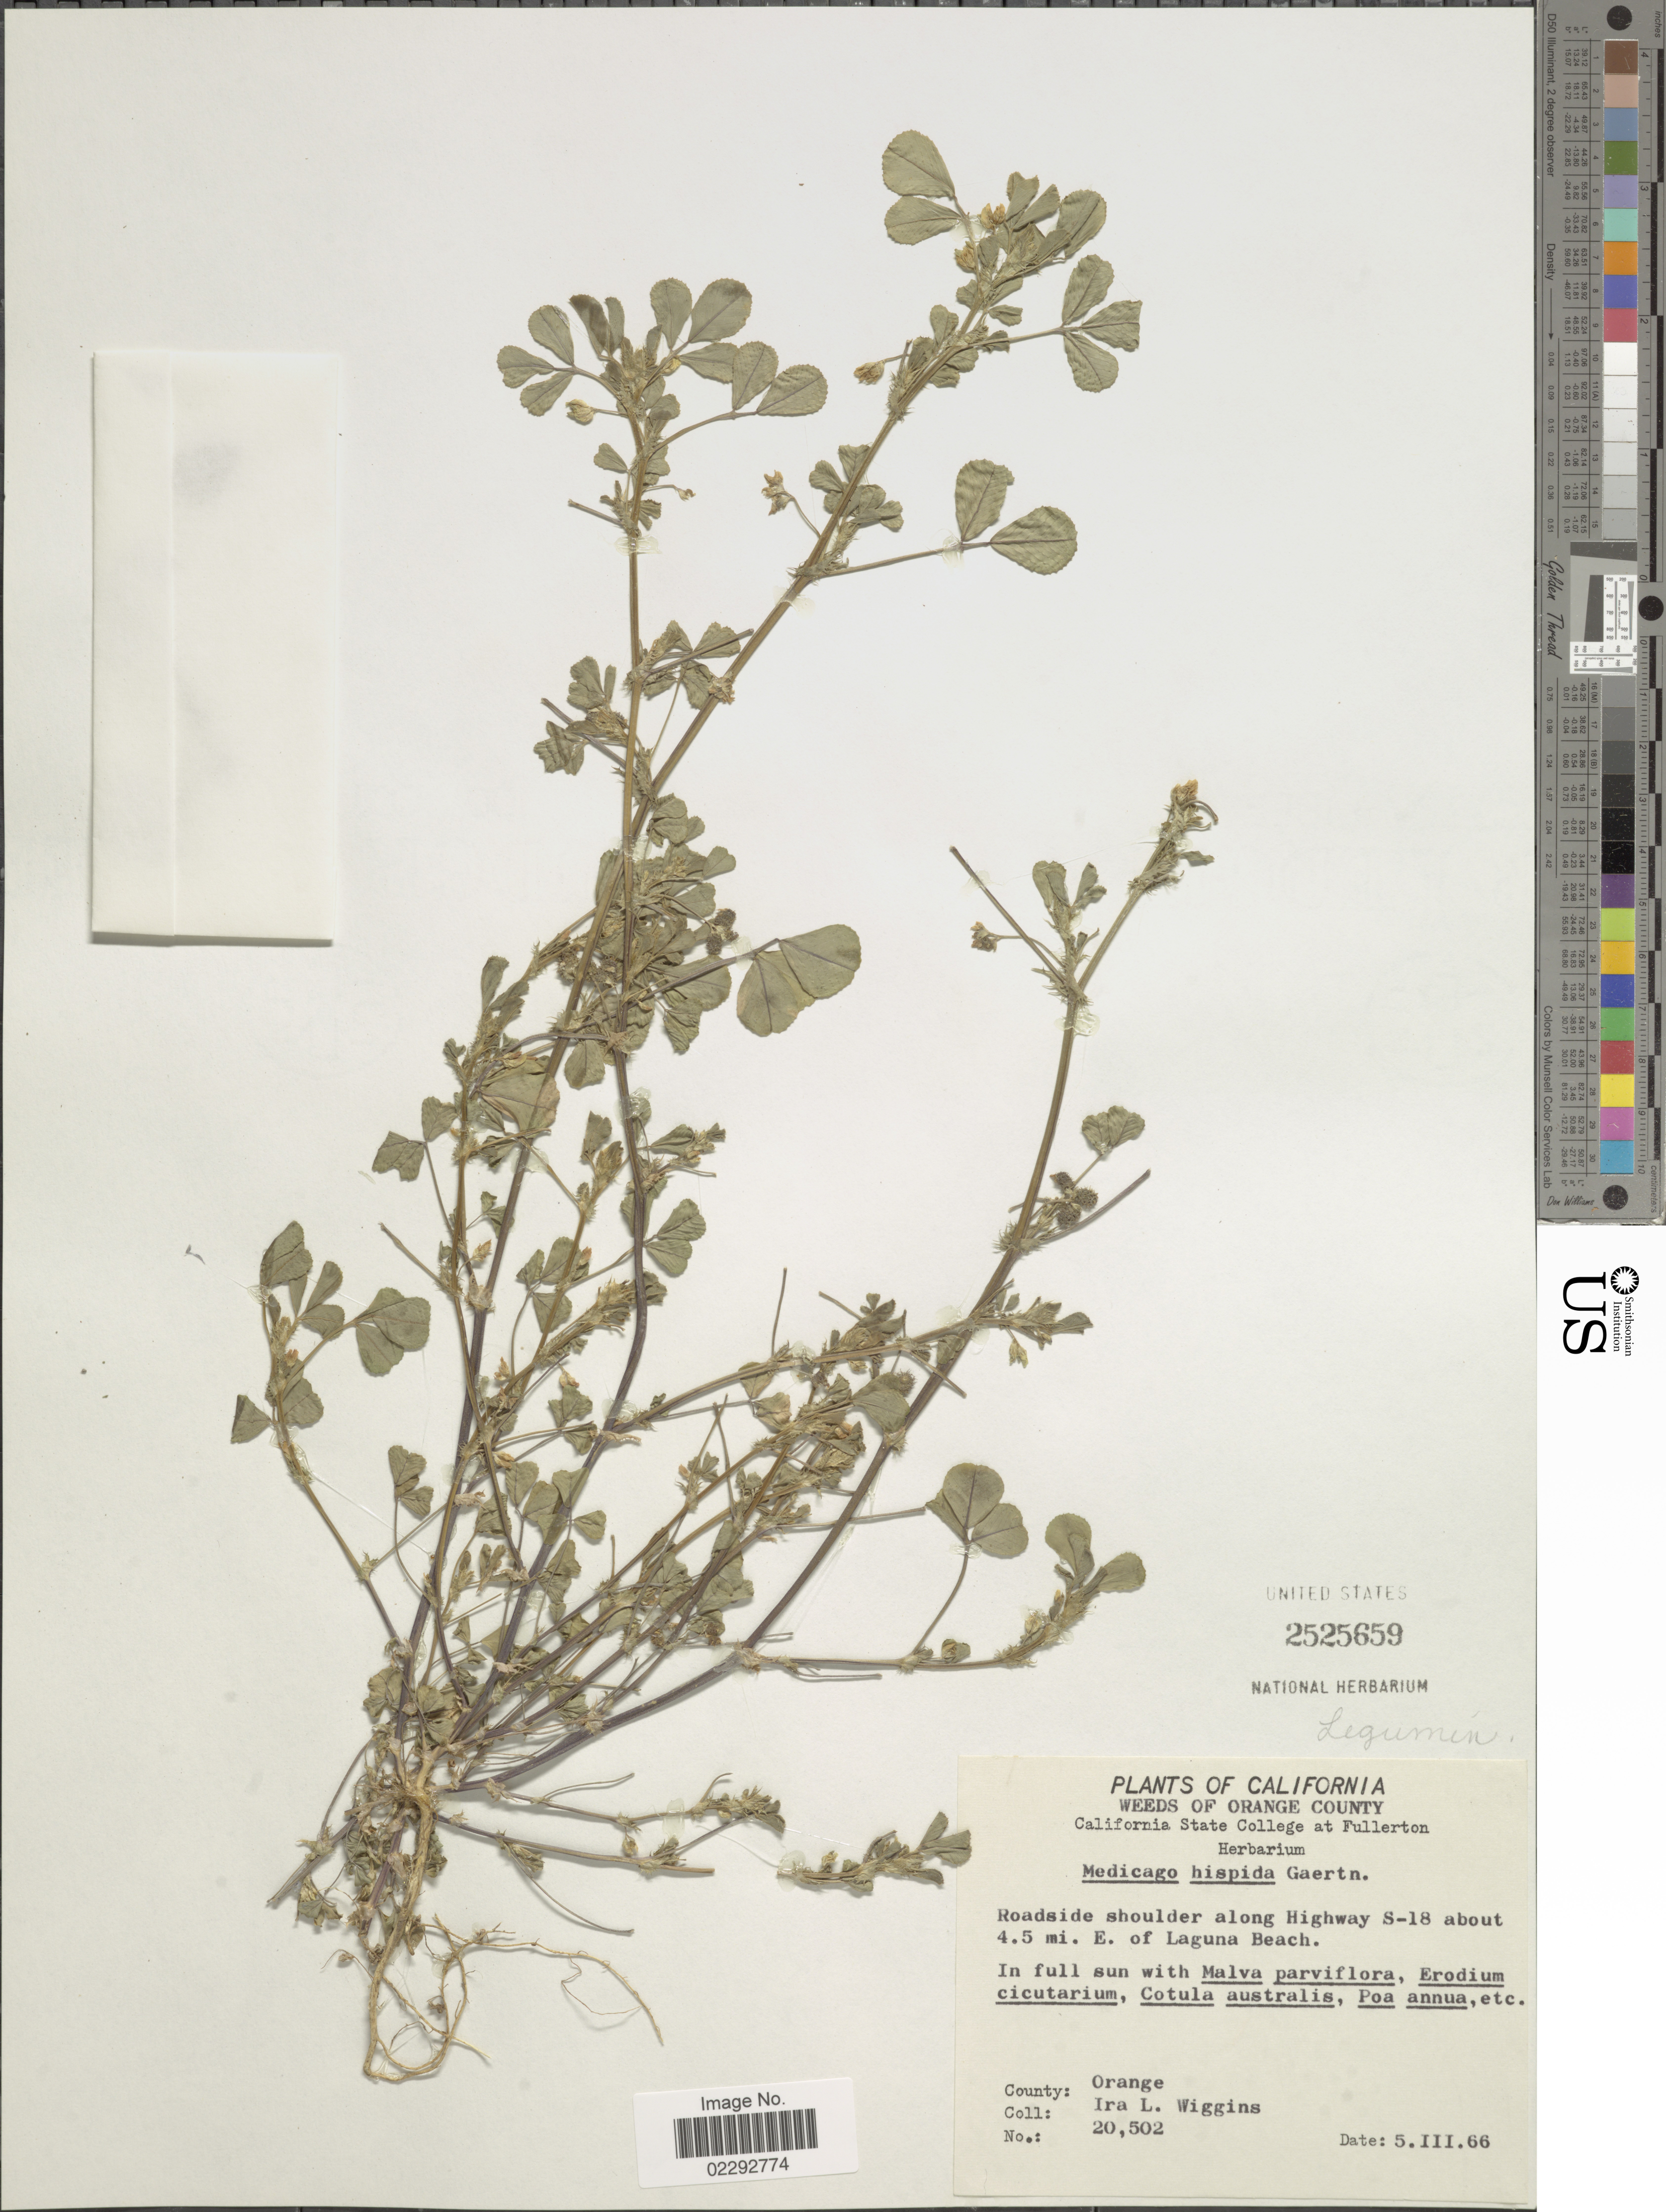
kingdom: Plantae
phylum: Tracheophyta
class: Magnoliopsida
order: Fabales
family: Fabaceae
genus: Medicago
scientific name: Medicago hispida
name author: Gaertn.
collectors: I. L. Wiggins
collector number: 20502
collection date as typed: Transcribed d/m/y: 5/3/66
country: United States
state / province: California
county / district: Orange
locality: Orange County. along Highway S-18 about 4.5 mi. E. of Laguna Beach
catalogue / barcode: US 2525659